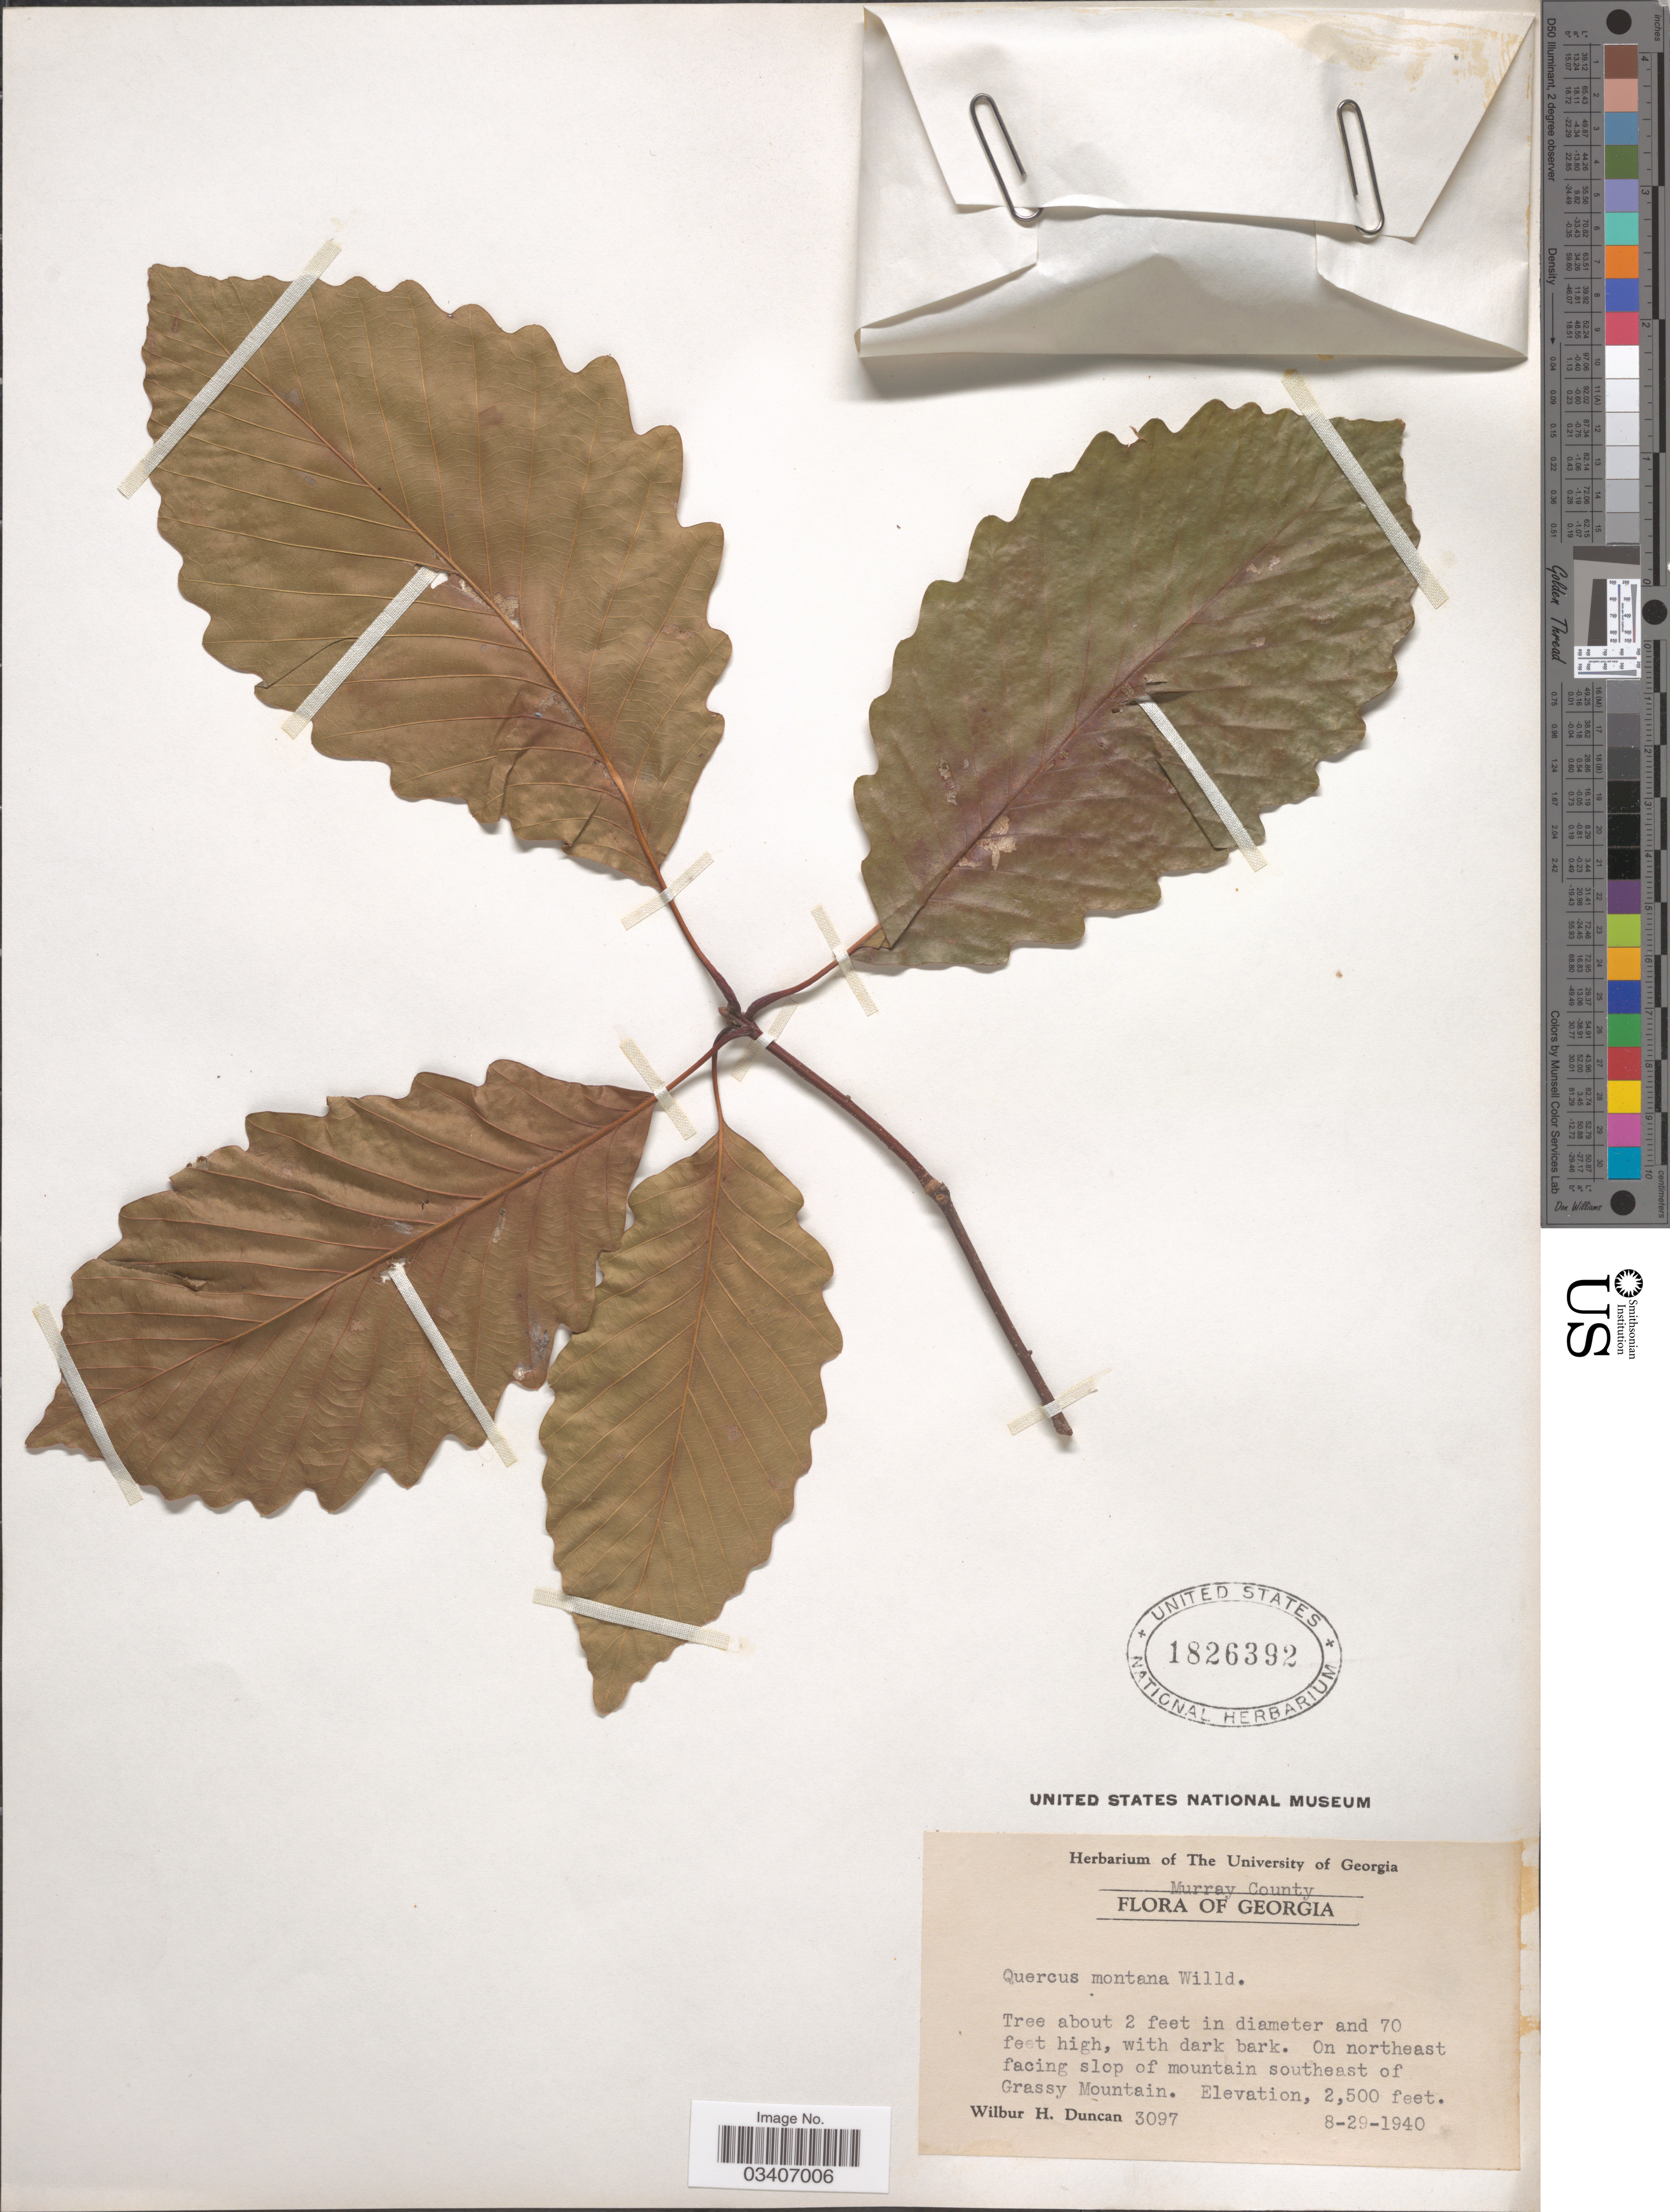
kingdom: Plantae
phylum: Tracheophyta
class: Magnoliopsida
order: Fagales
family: Fagaceae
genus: Quercus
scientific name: Quercus montana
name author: Willd.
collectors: W. H. Duncan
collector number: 3097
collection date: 1940-08-29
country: United States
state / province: Georgia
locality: Murray County. On northeast facing slope of mountain southeast of Grassy Mountain.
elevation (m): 762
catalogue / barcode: US 1826392